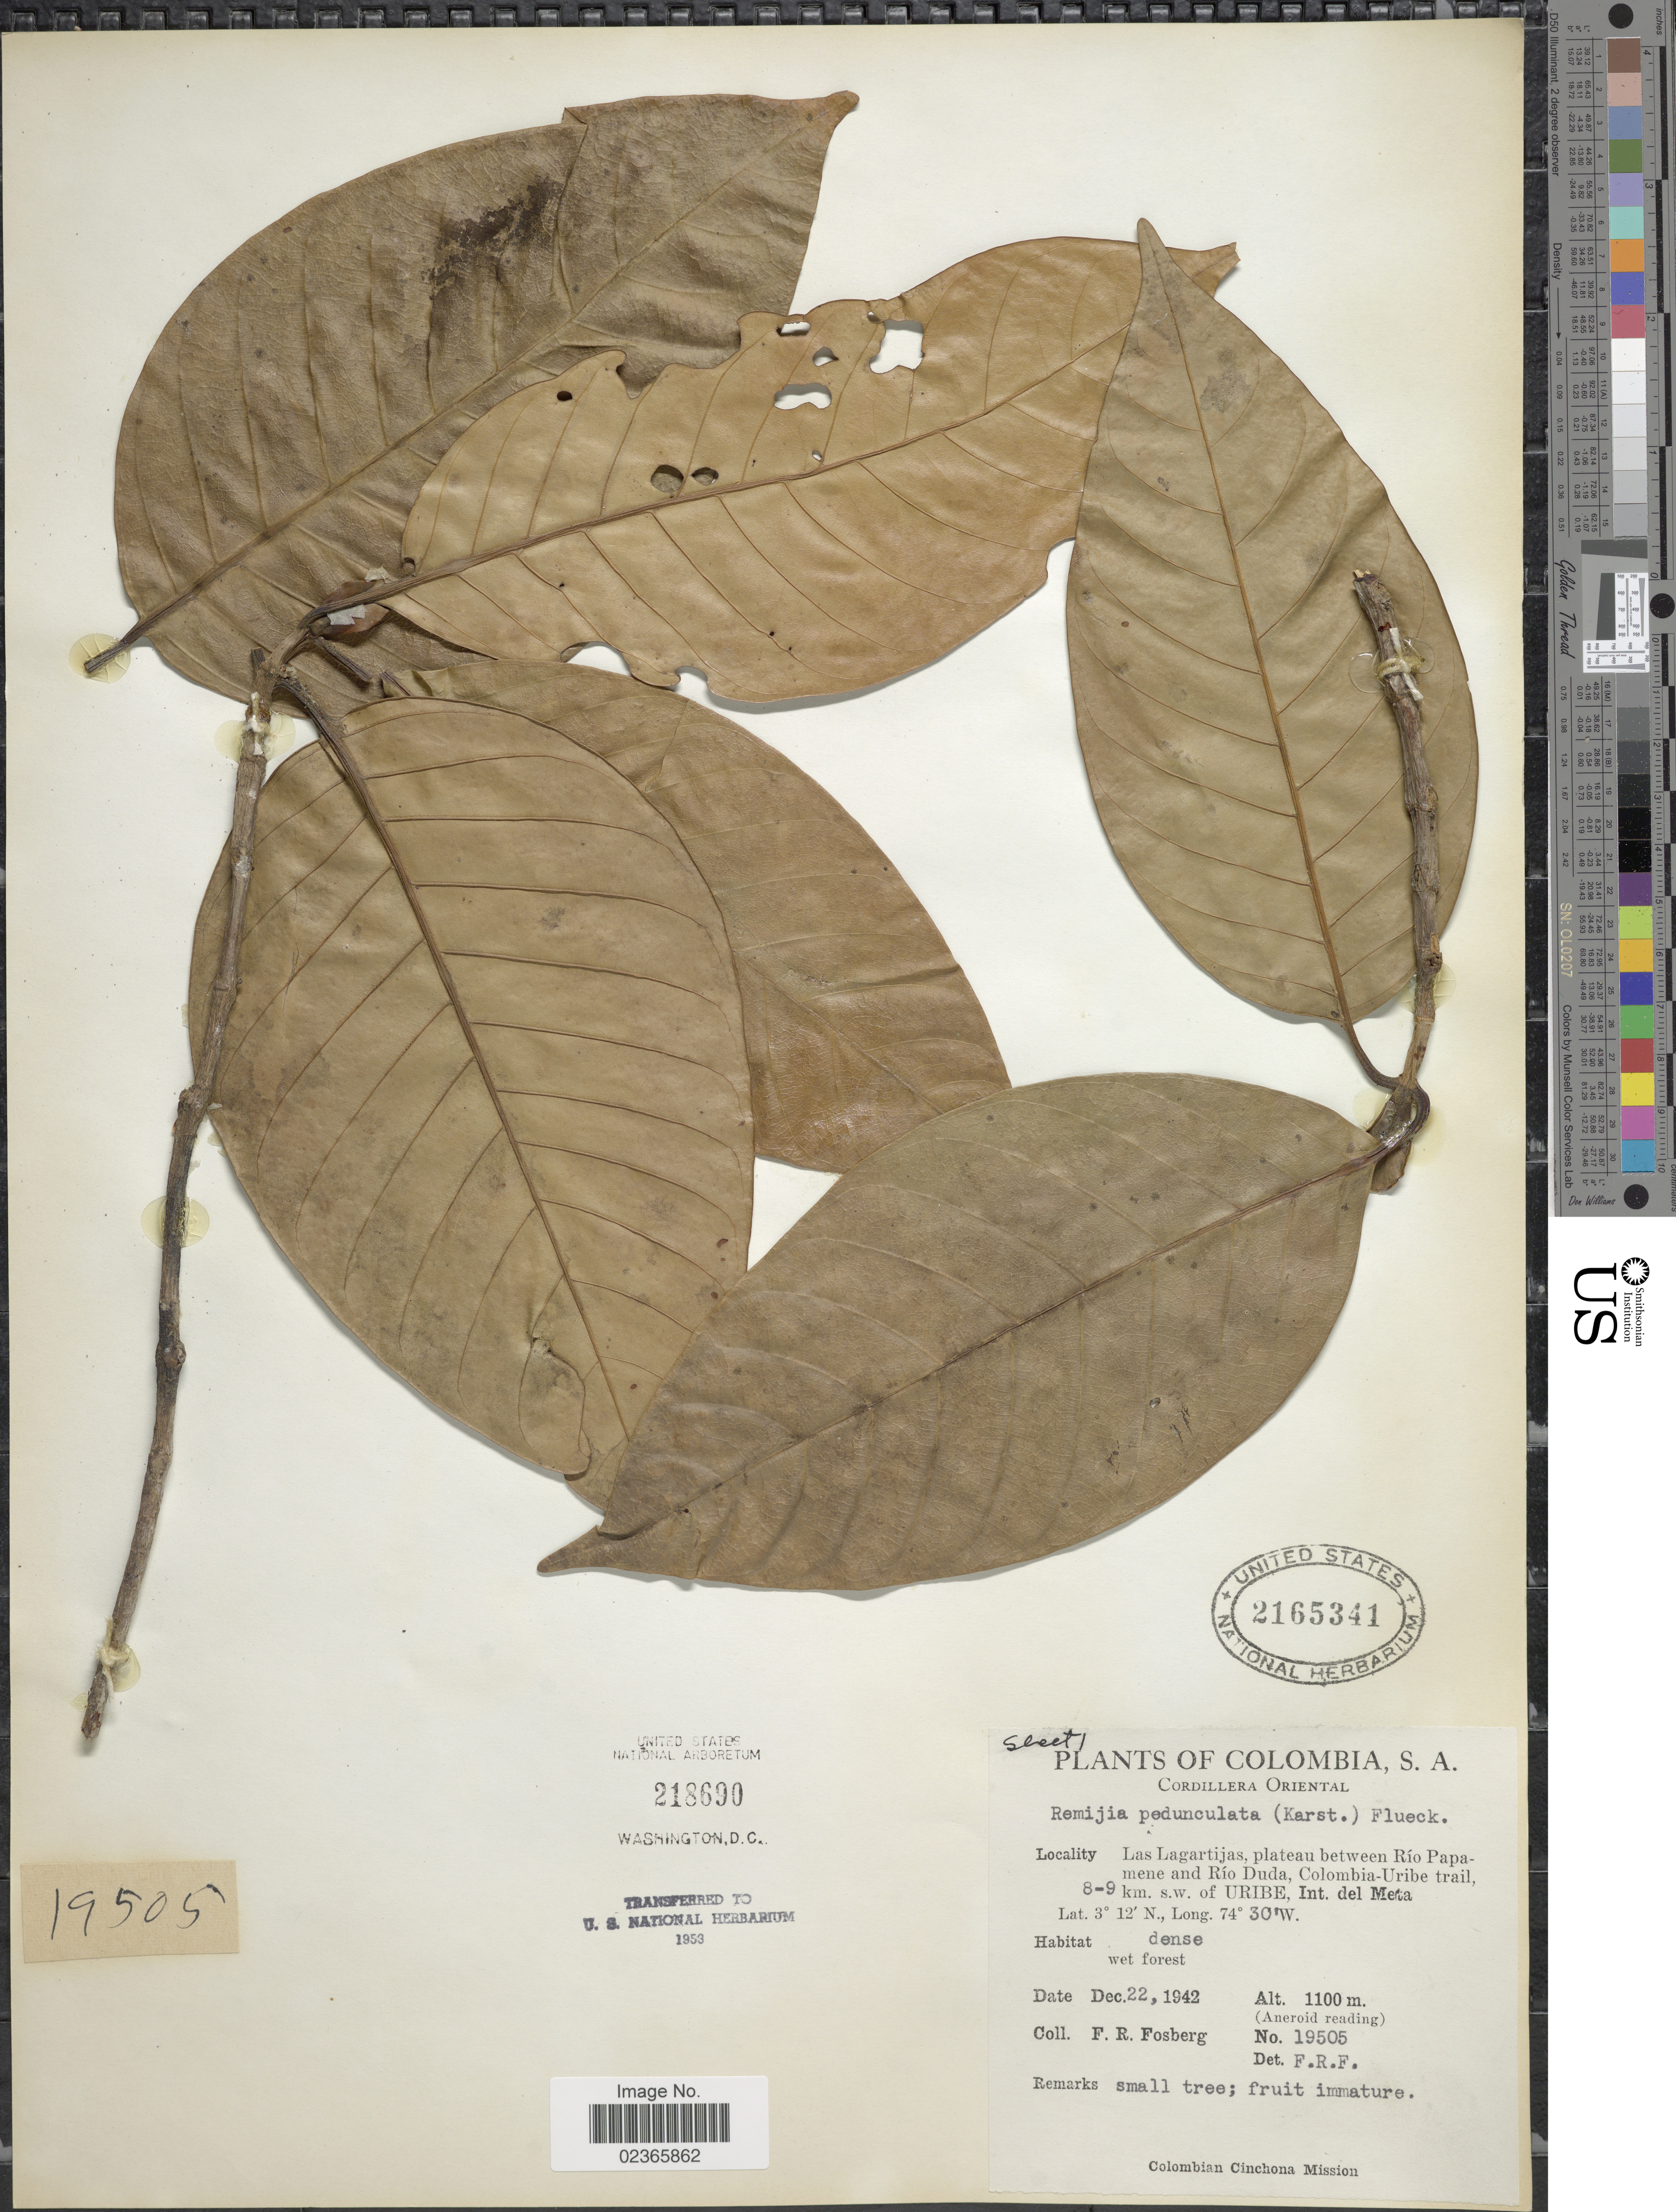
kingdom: Plantae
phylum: Tracheophyta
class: Magnoliopsida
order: Gentianales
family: Rubiaceae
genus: Remijia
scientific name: Remijia pedunculata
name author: (H. Karst.) Fluck.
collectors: F. R. Fosberg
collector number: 19505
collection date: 1942-12-22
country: Colombia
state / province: Meta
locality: Cordillera Oriental, Las Lagartijas, plateau between Rio Papamene and Rio Duda, Colombia-Uribe trail, 8-9 km. s.w. of Uribe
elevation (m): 1100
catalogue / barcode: US 2165341